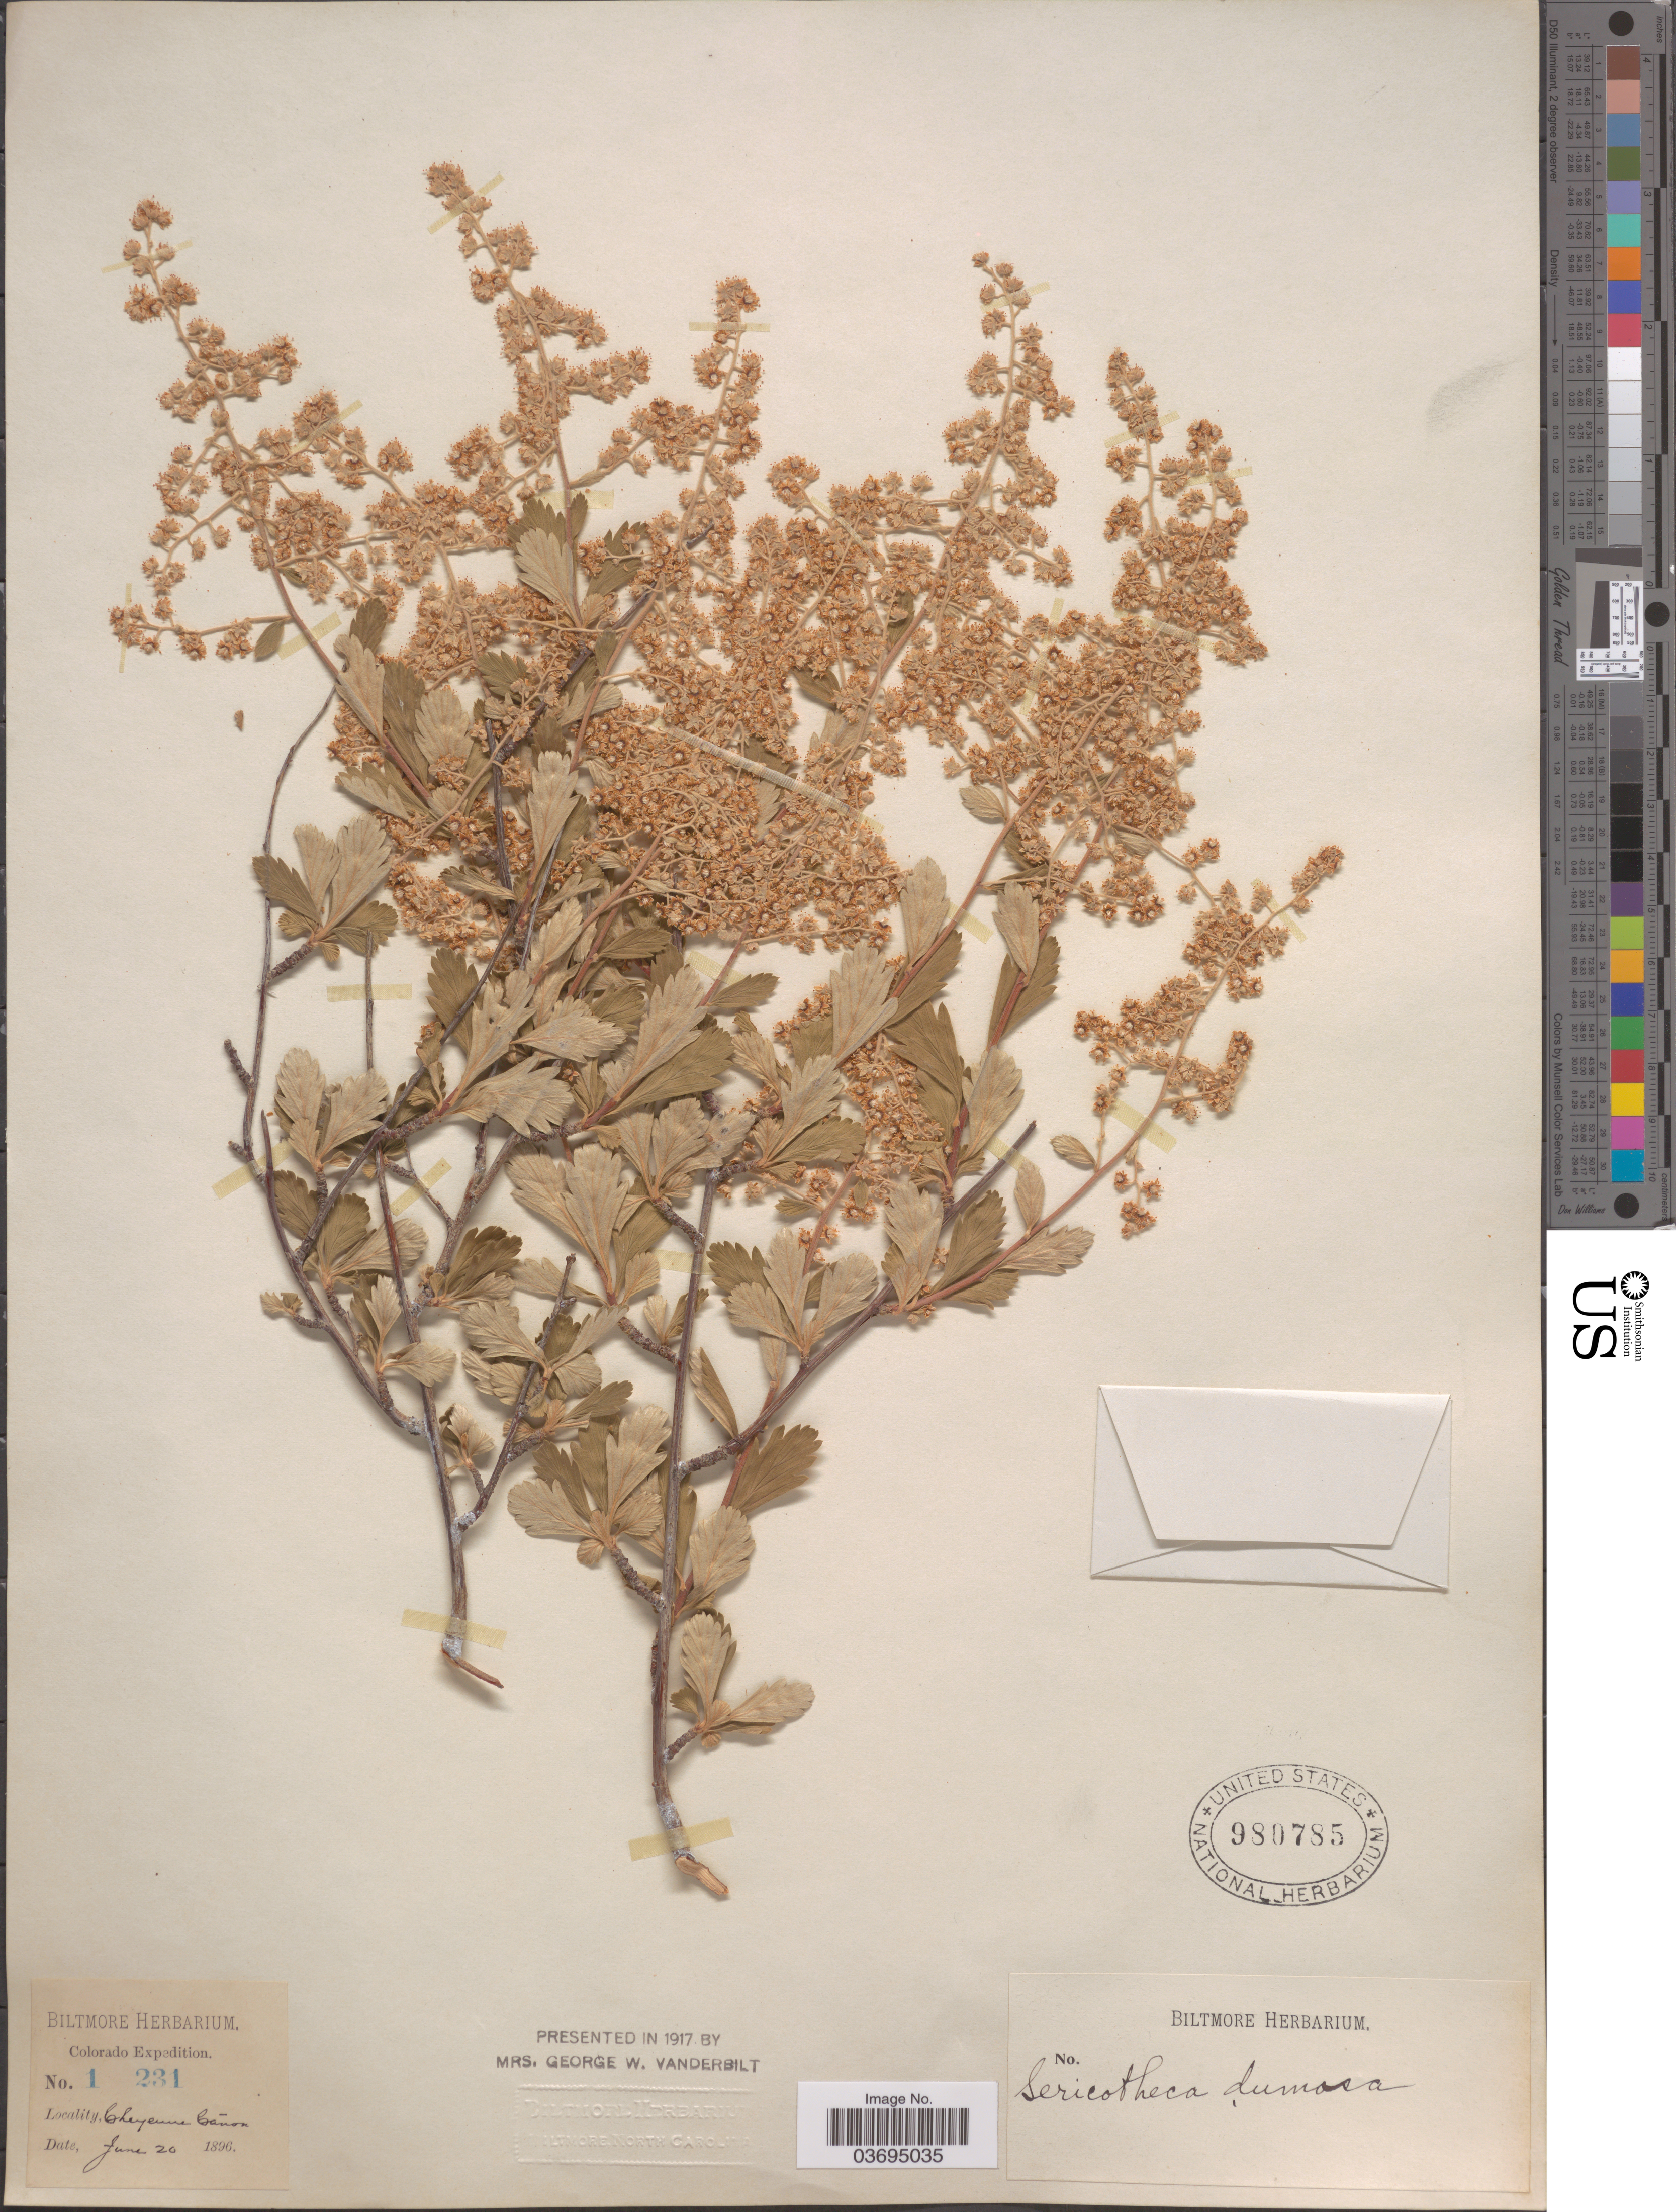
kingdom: Plantae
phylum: Tracheophyta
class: Magnoliopsida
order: Rosales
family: Rosaceae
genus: Holodiscus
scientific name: Holodiscus discolor var. dumosus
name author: Maxim. ex J.M. Coult.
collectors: ex herb. Biltmore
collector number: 1231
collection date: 1896-06-20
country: United States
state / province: Colorado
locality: Cheyenne Cañon.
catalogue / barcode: US 980785